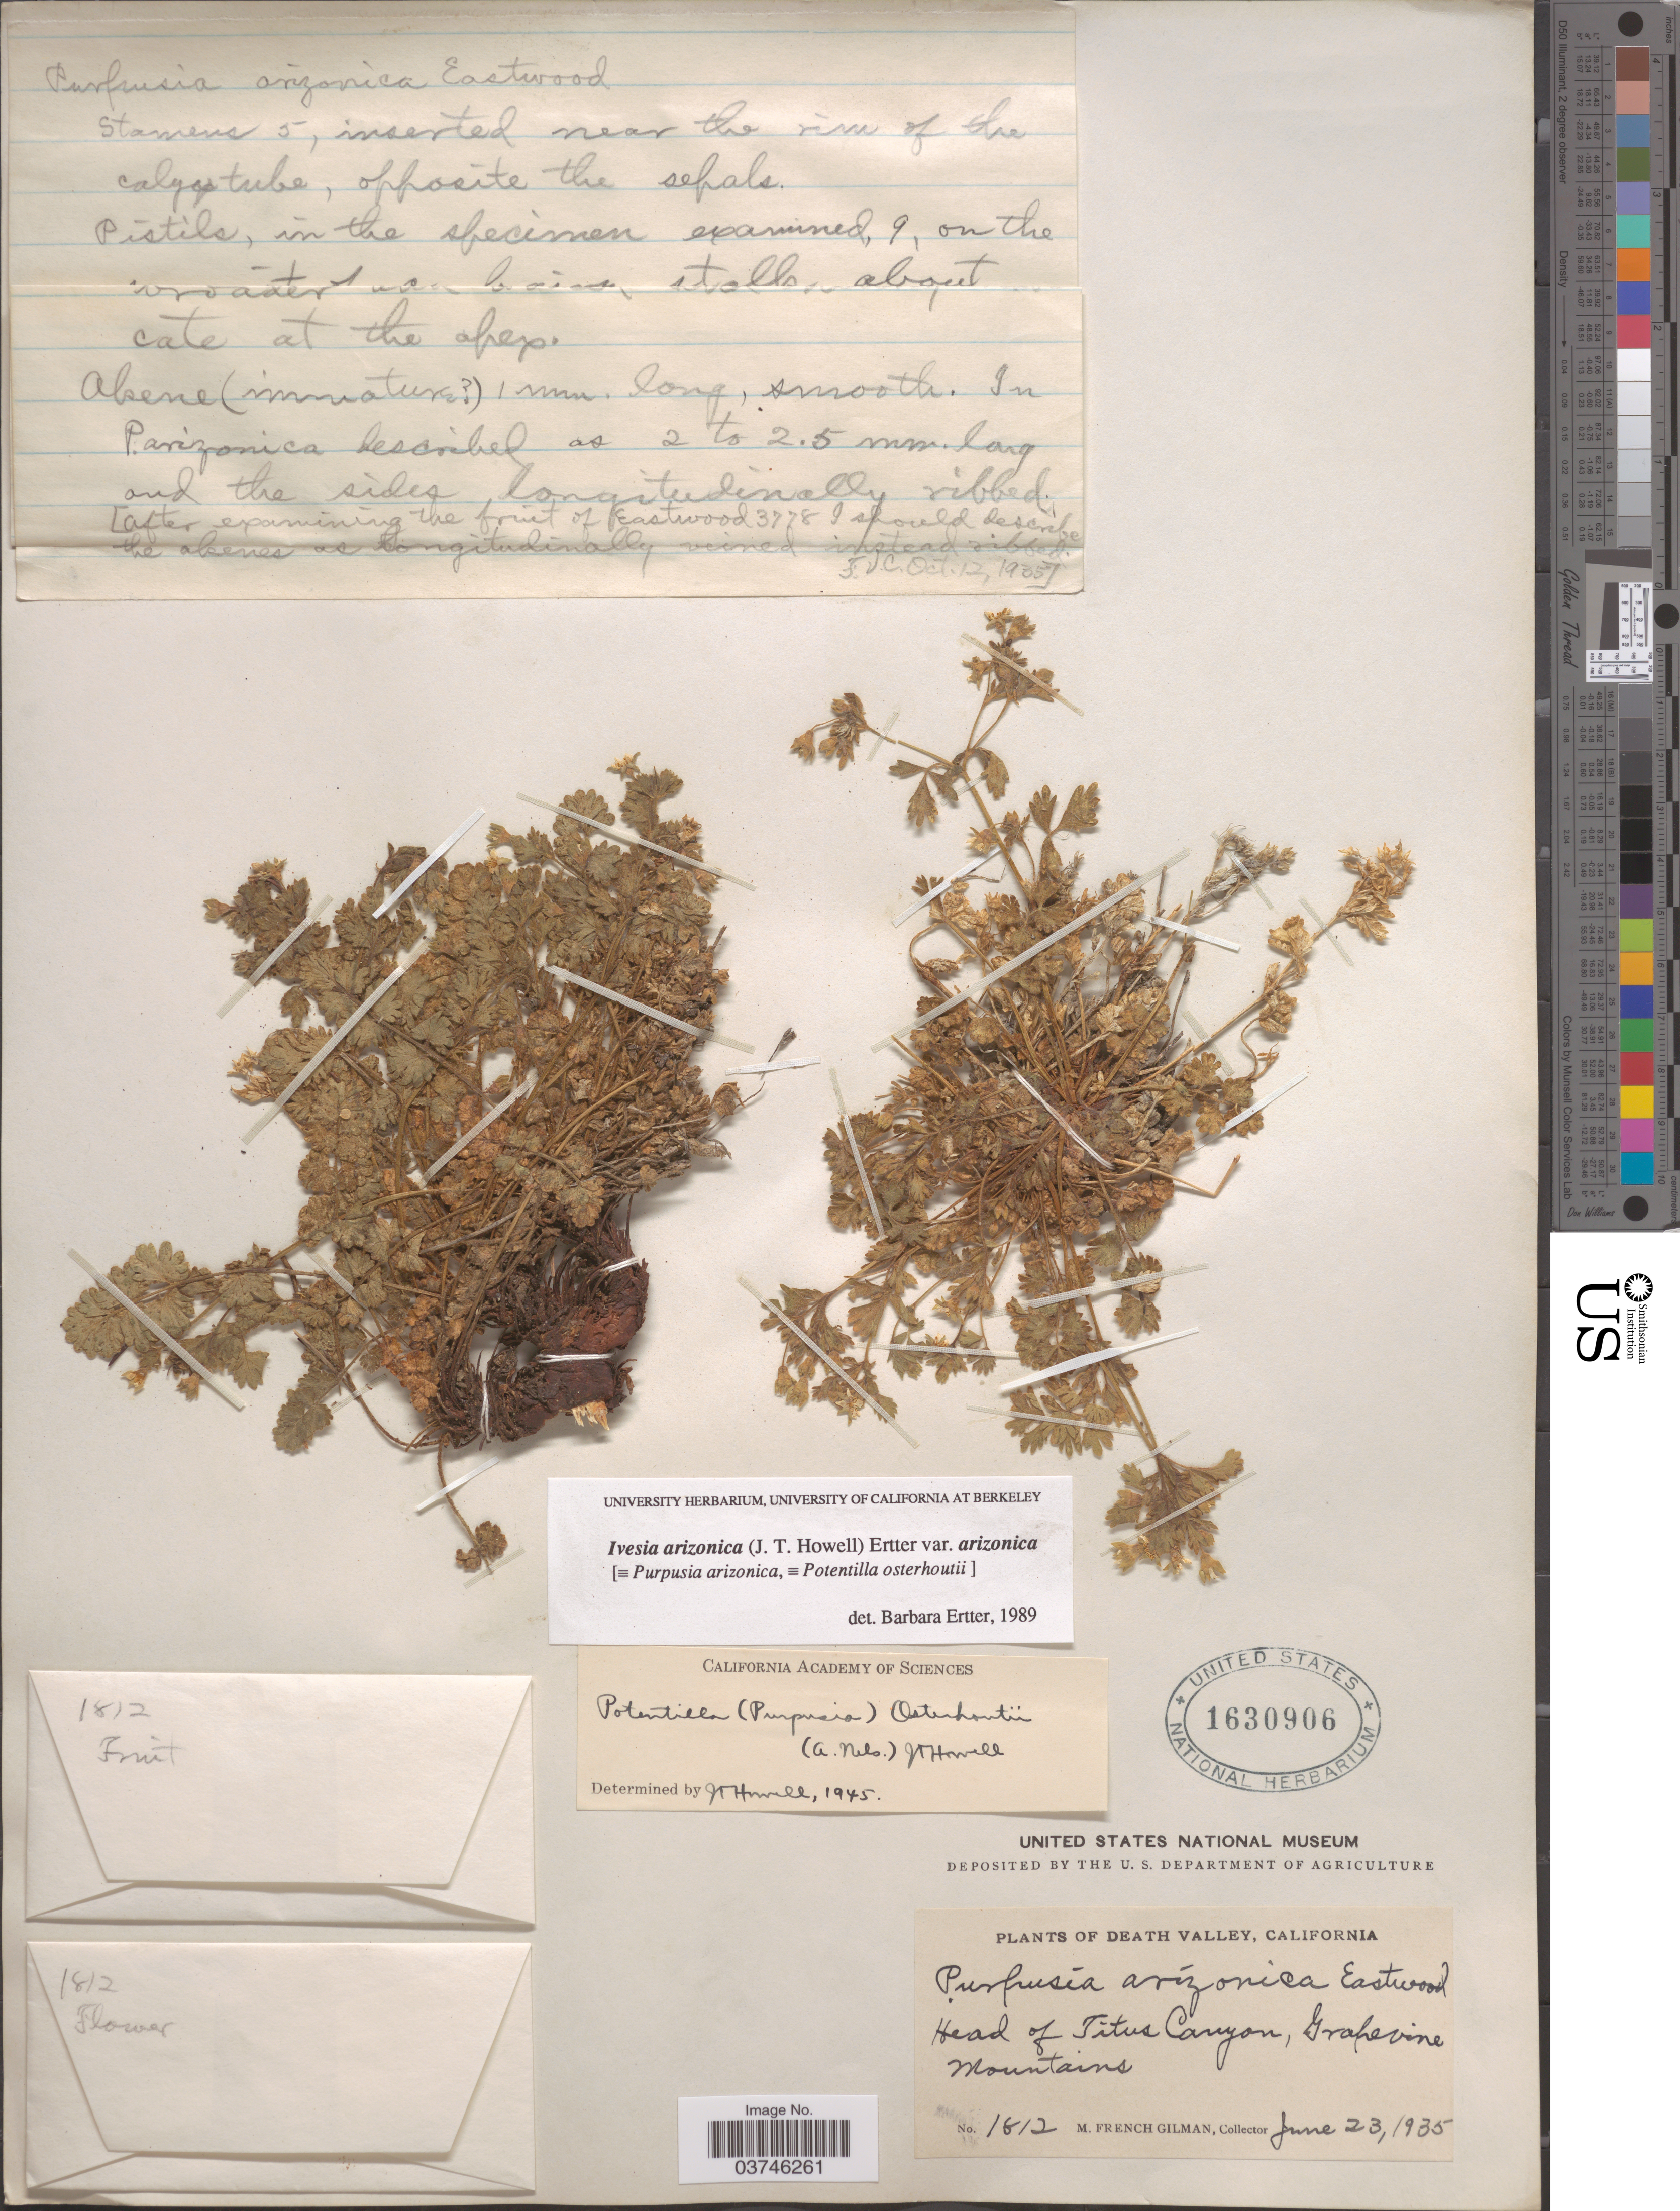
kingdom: Plantae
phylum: Tracheophyta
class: Magnoliopsida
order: Rosales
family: Rosaceae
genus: Potentilla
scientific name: Potentilla osterhoutii var. osterhoutii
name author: (A. Nelson) J.T. Howell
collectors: M. F. Gilman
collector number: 1812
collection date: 1935-06-23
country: United States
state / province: California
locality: Death Valley. Head of Titus Canyon, Grapevine Mountains.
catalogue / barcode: US 1630906